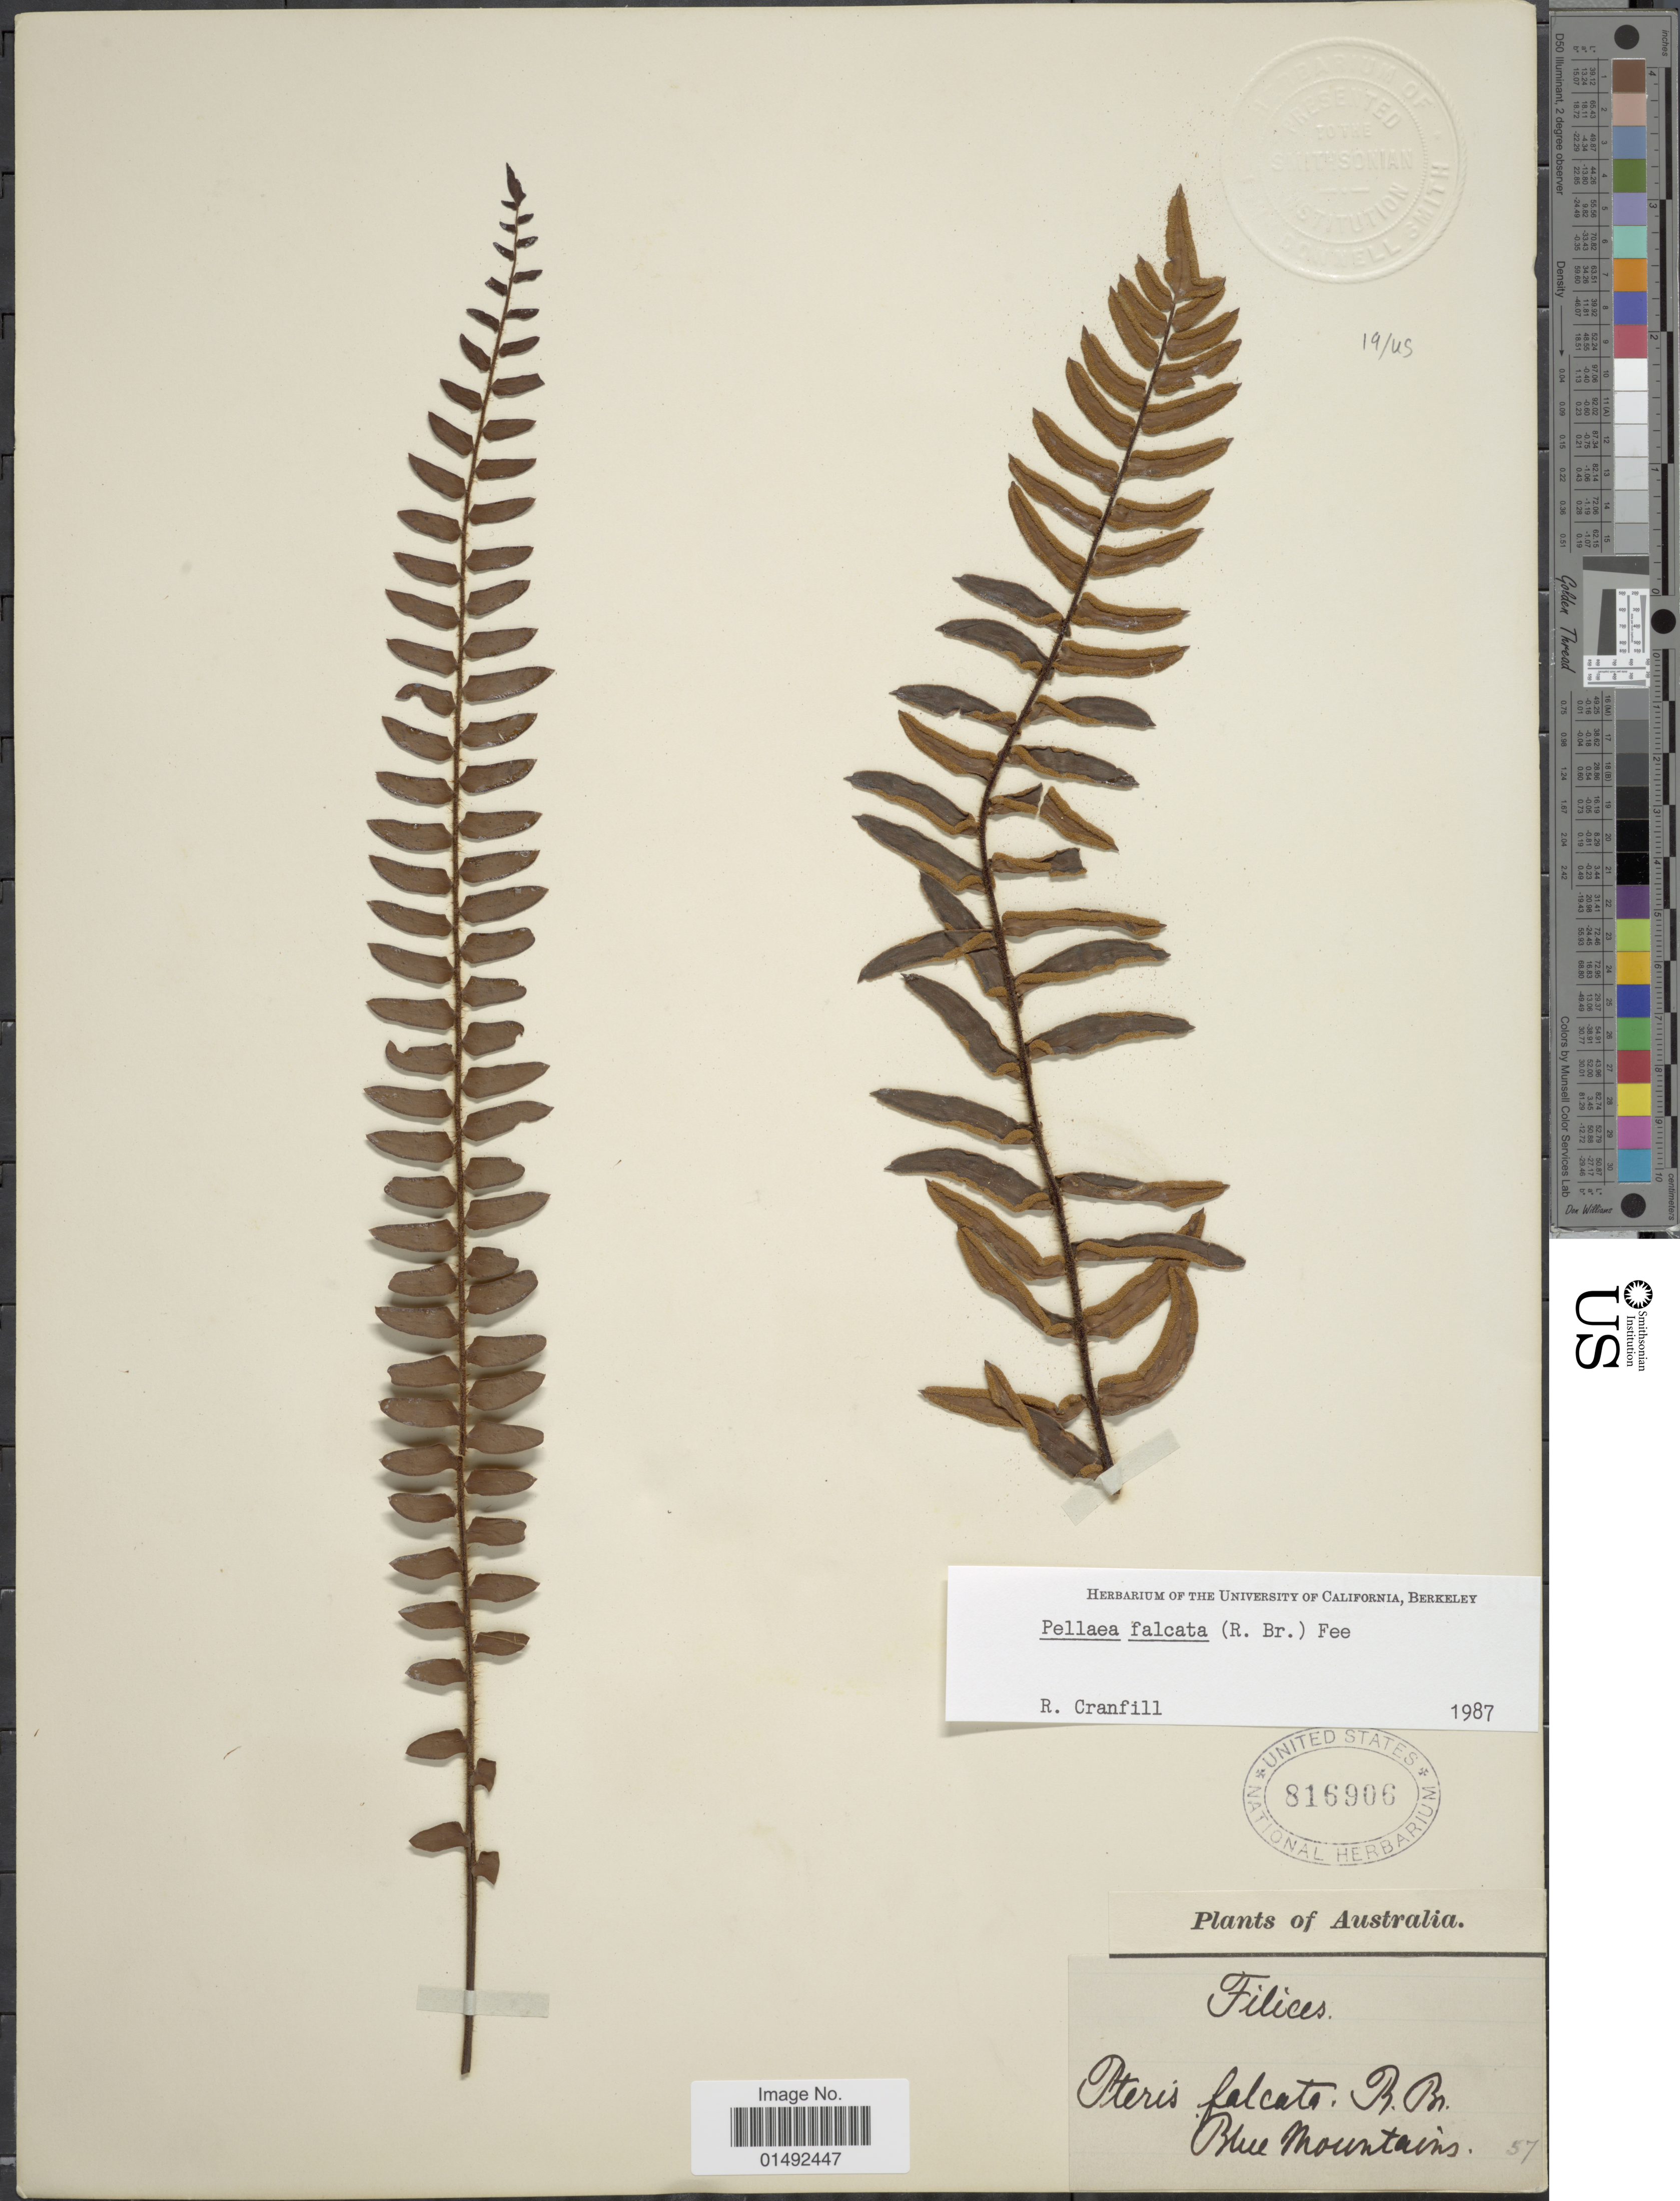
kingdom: Plantae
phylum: Tracheophyta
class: Polypodiopsida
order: Polypodiales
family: Pteridaceae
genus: Pellaea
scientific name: Pellaea falcata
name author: Fée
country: Australia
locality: Blue Mountains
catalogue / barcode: US 816906